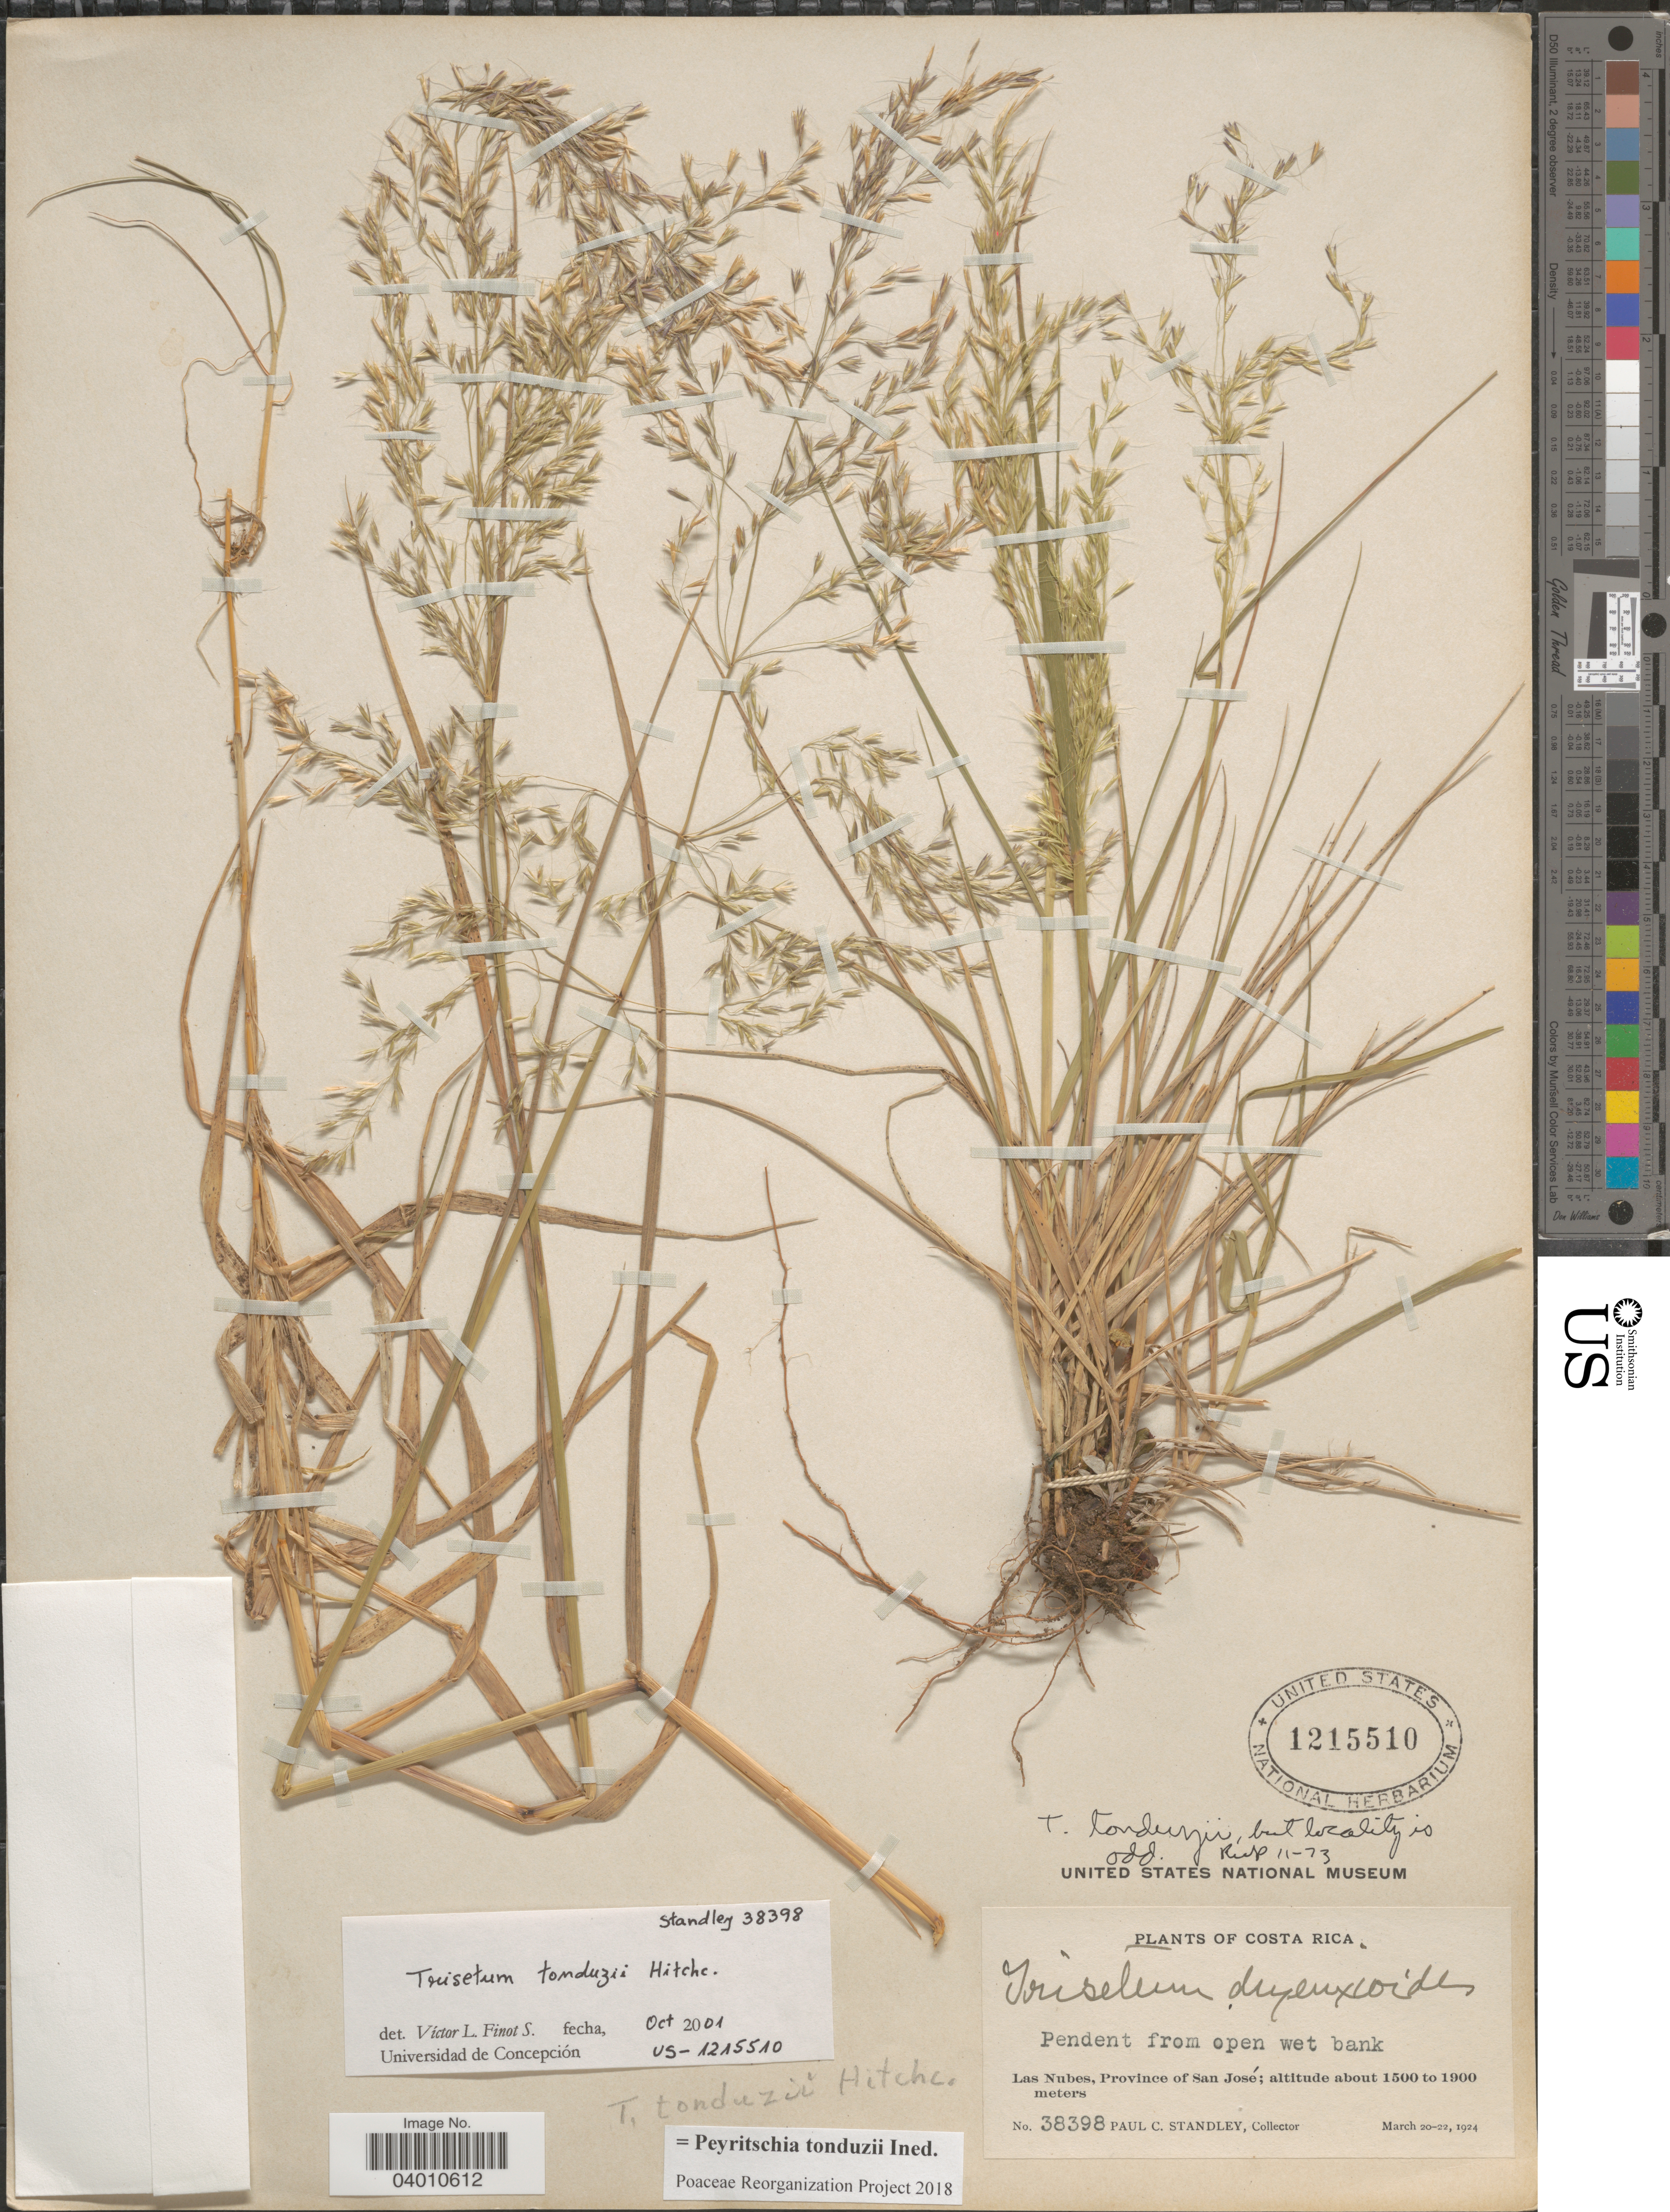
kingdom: Plantae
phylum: Tracheophyta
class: Liliopsida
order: Poales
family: Poaceae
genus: Peyritschia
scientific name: Peyritschia tonduzii ined.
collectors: P. C. Standley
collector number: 38398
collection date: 1924-03-20/1924-03-22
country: Costa Rica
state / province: San José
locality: Las Nubes.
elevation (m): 1500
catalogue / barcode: US 1215510